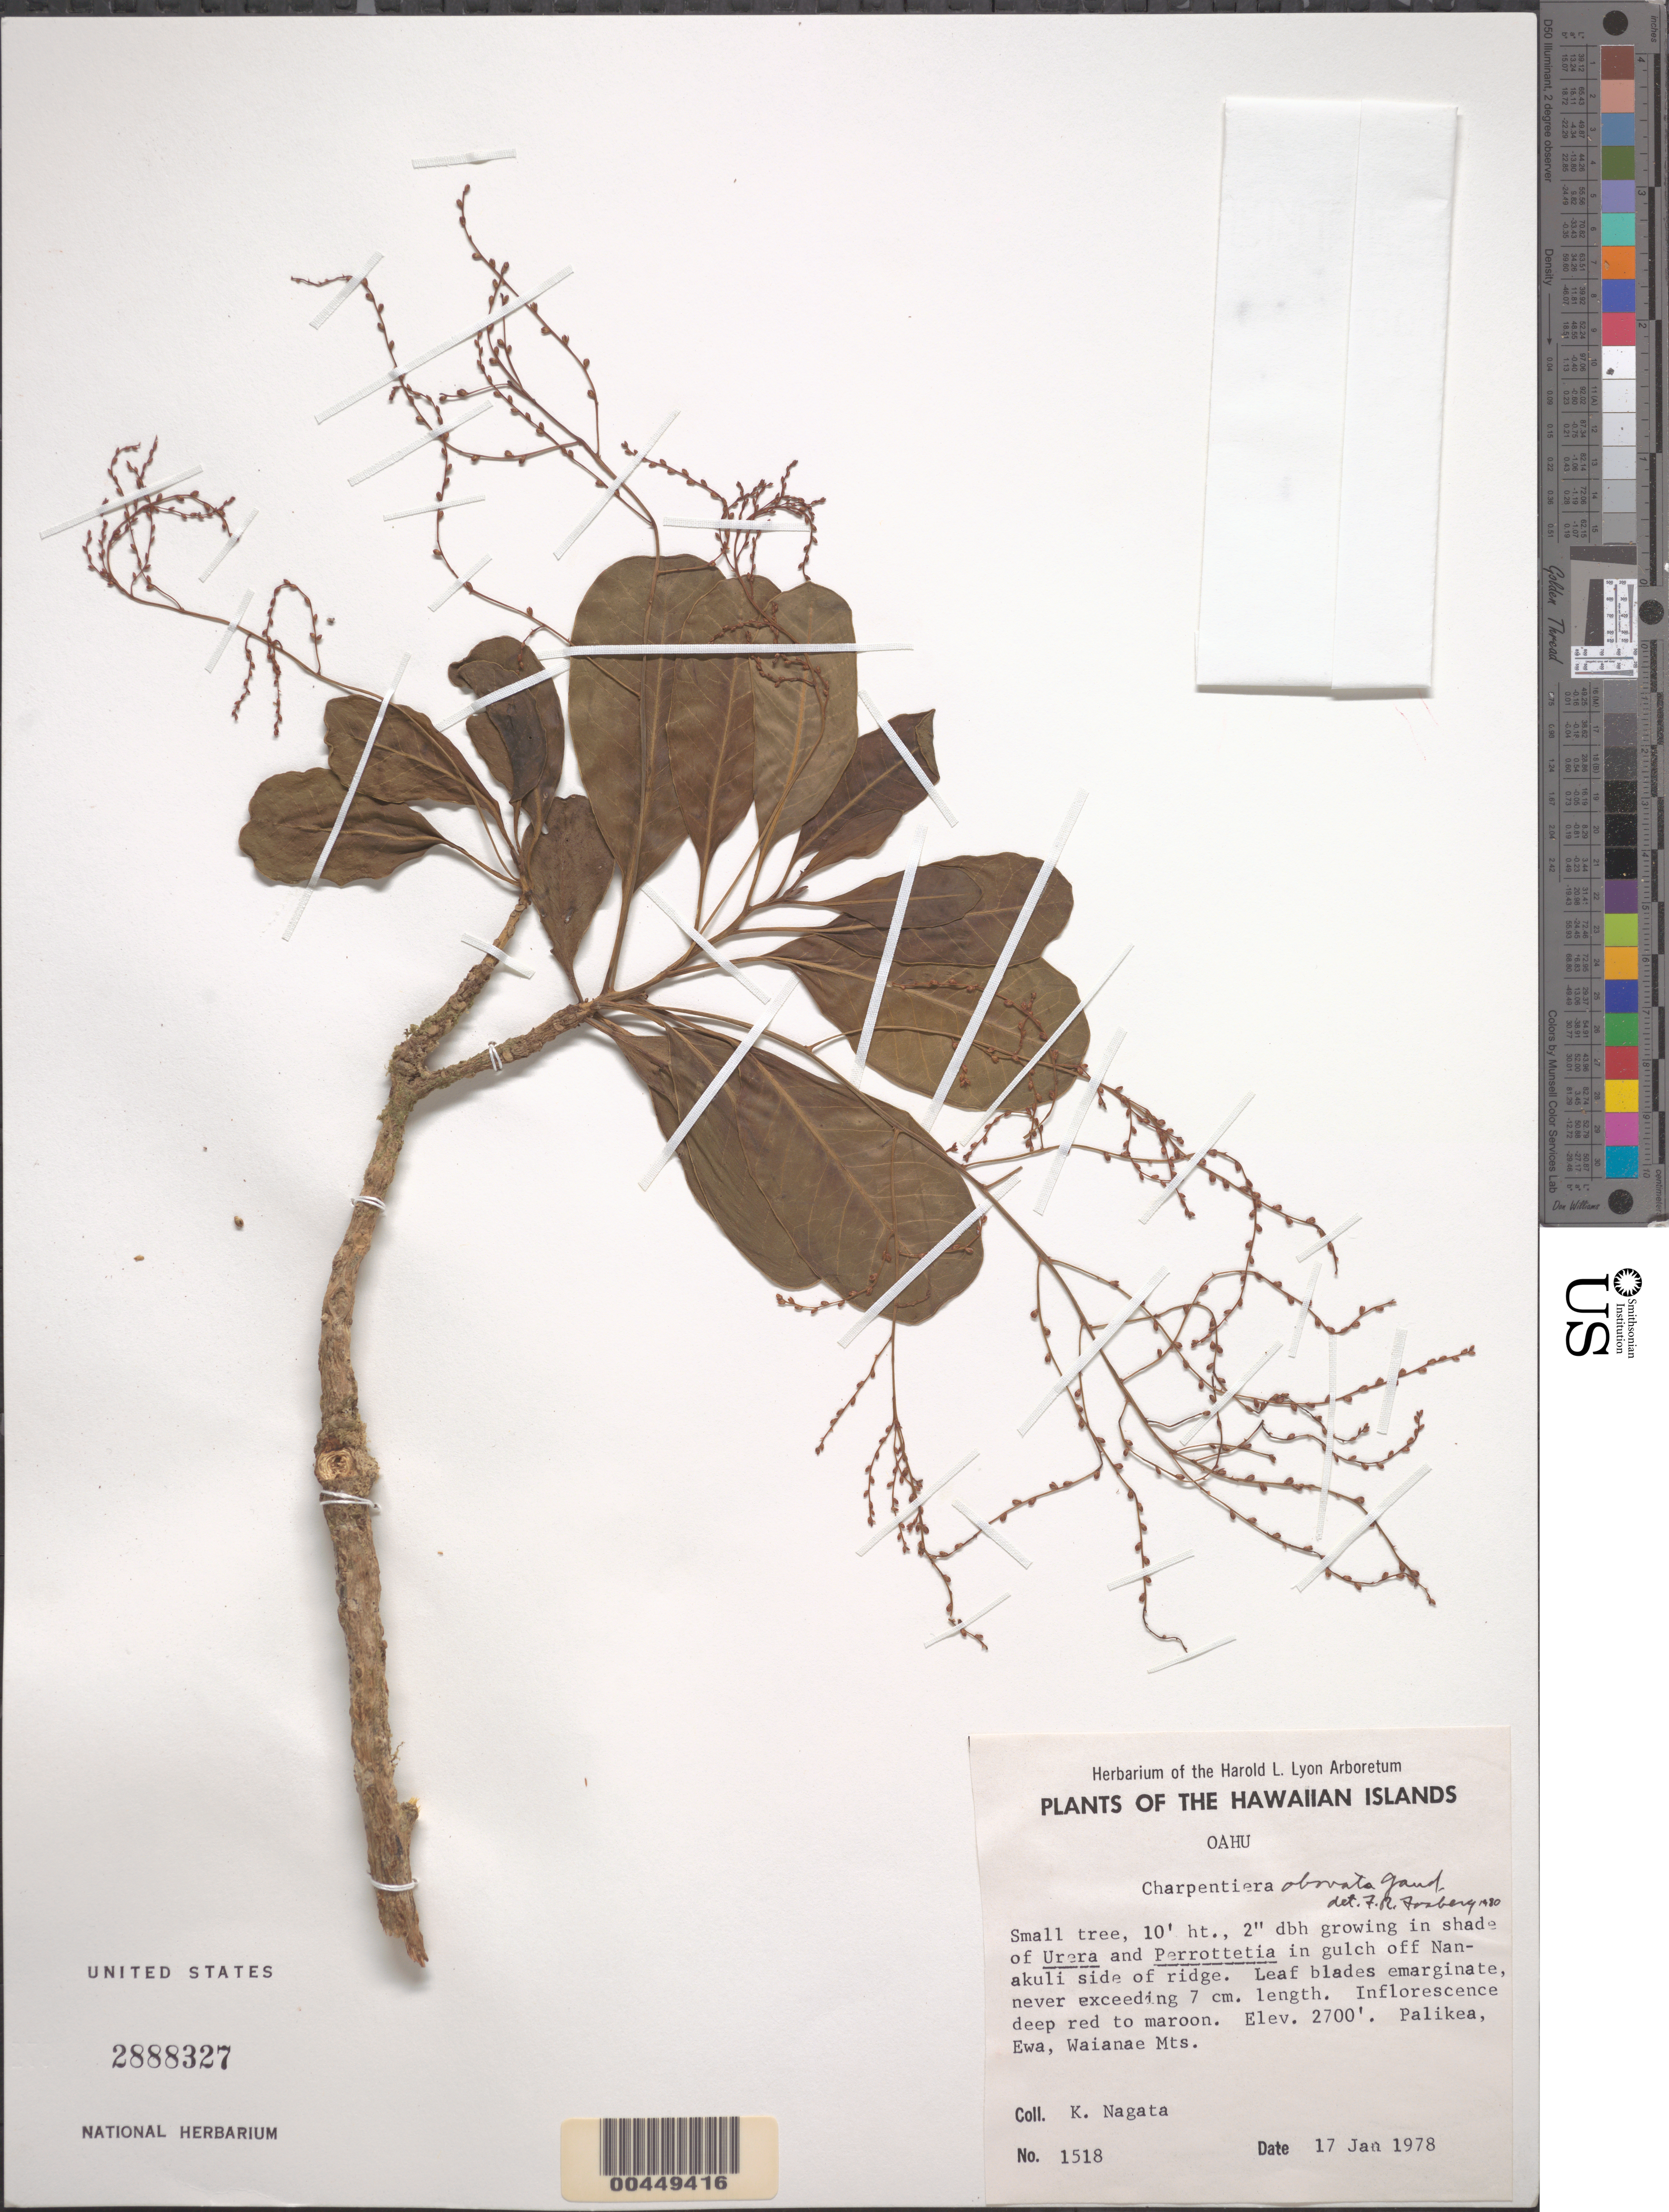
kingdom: Plantae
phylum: Tracheophyta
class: Magnoliopsida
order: Caryophyllales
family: Amaranthaceae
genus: Charpentiera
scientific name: Charpentiera obovata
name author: Gaudich.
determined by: Fosberg, F. R.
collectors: K. Nagata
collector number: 1518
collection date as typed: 17 Jan 1978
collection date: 1978-01-17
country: United States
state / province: Hawaii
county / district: Honolulu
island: Oahu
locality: In gulch off Nanakuli side of ridge, Palikea, Ewa, Waianae Mts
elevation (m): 823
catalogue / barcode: US 2888327